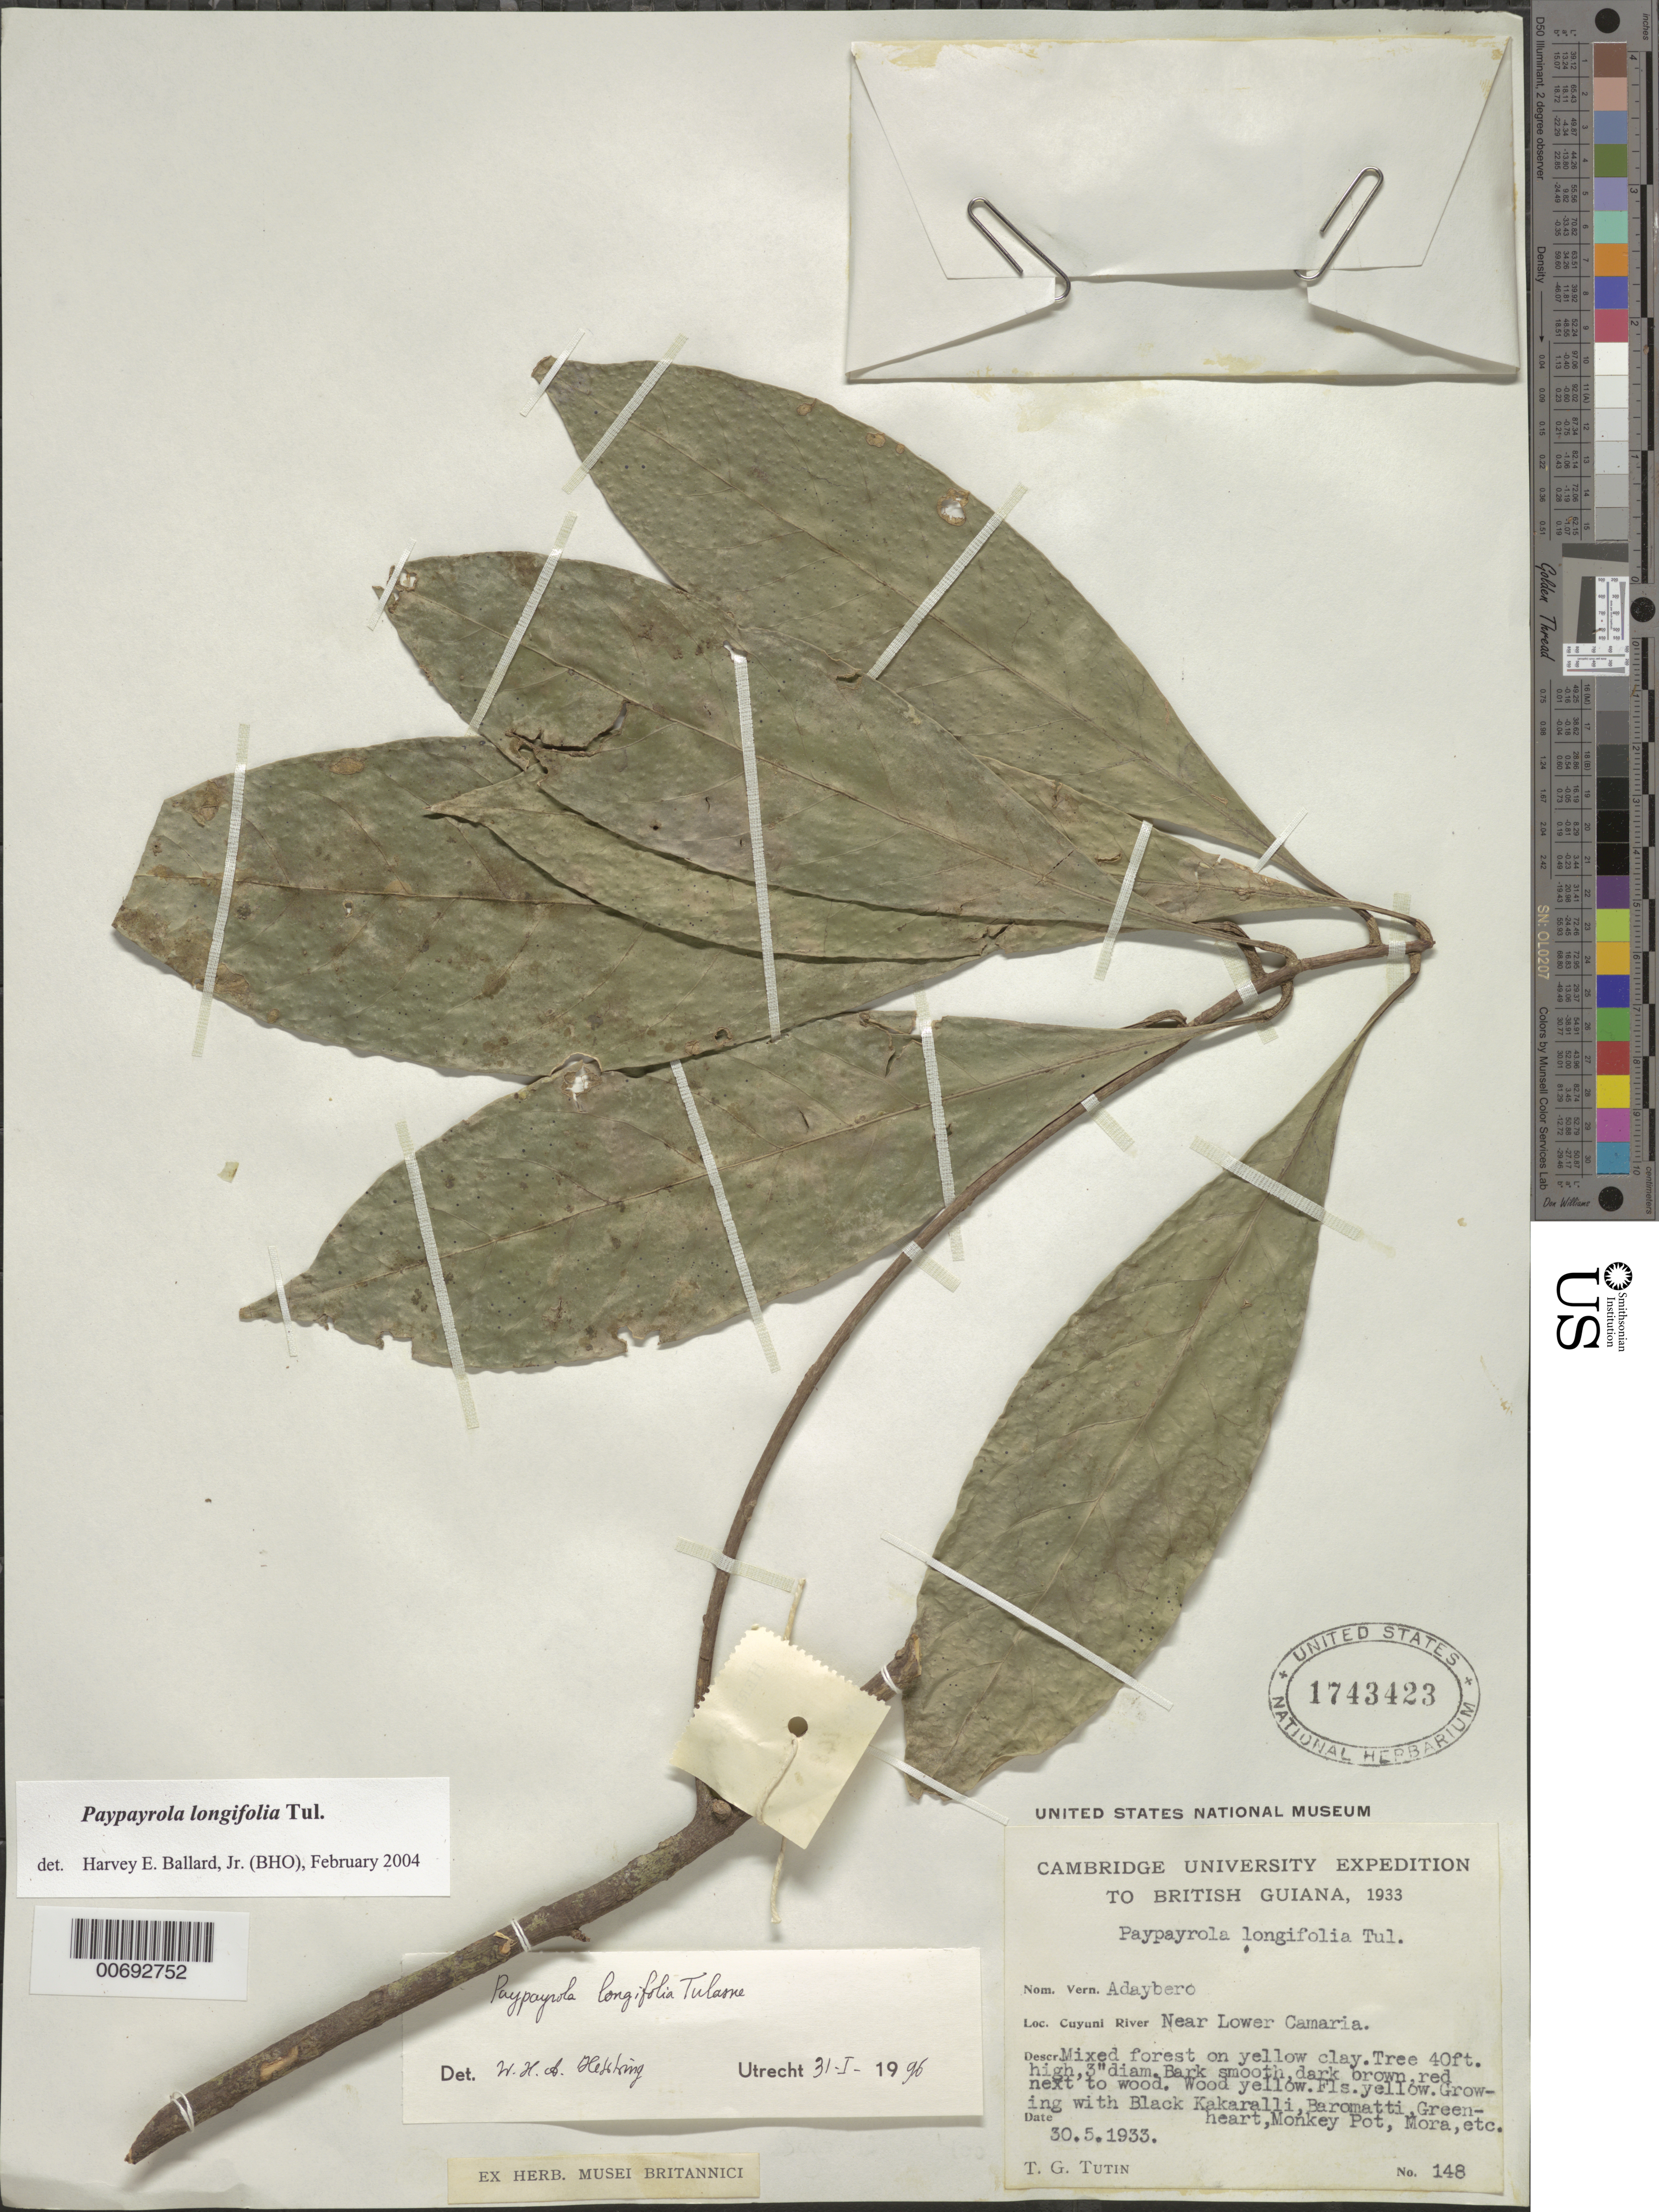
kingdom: Plantae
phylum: Tracheophyta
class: Magnoliopsida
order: Malpighiales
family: Violaceae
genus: Paypayrola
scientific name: Paypayrola longifolia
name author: Tul.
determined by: Ballard, Harvey E.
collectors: T. G. Tutin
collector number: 148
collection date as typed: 30-May-33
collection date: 1933-05-30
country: Guyana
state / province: Cuyuni-Mazaruni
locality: Lower Camaria, near, Cuyuni R.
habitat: Mixed forest on yellow clay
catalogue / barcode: US 1743423